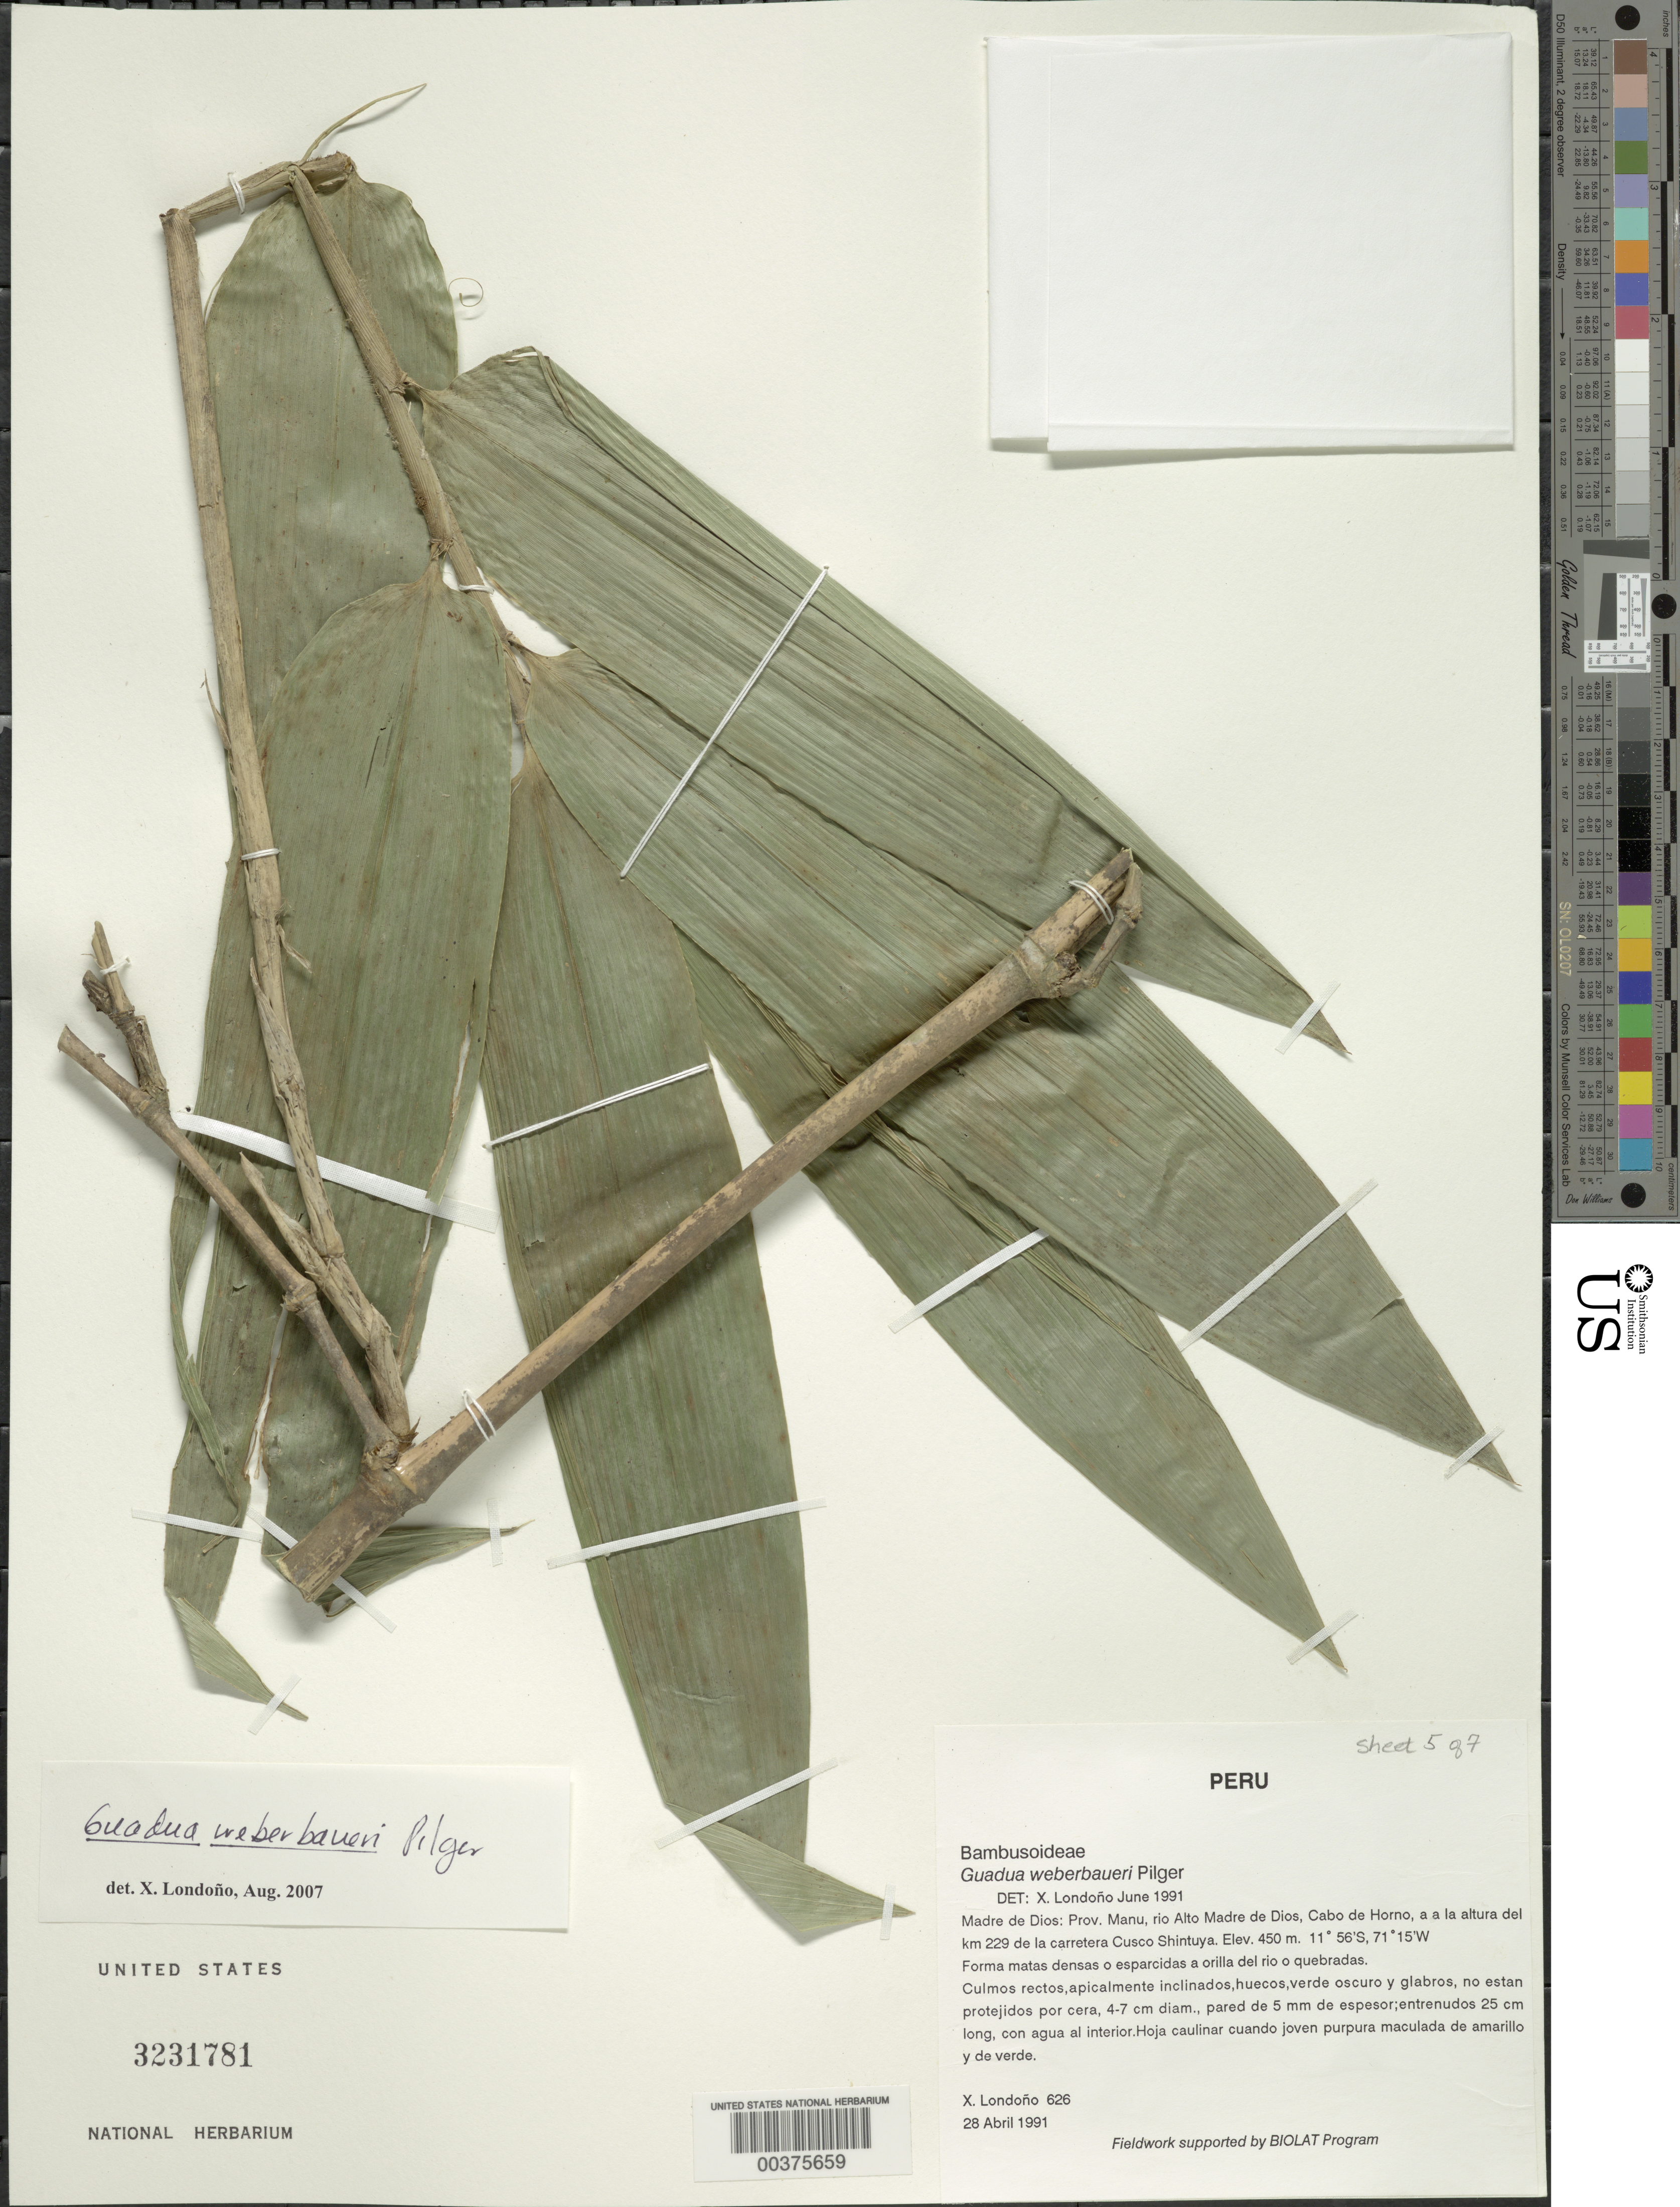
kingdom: Plantae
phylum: Tracheophyta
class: Liliopsida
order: Poales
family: Poaceae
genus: Guadua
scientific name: Guadua weberbaueri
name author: Pilg.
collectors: X. Londoño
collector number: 626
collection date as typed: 28 Apr 1991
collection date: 1991-04-28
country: Peru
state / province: Madre de Dios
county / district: Manú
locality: Rio Alto Madre de Dios, Cabo de Horno, a la altura del km 229 de la carretera Cusco Shintuya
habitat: Forma matas densas o esparcidas a orilla del rio quebradas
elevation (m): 450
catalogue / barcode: US 3231781